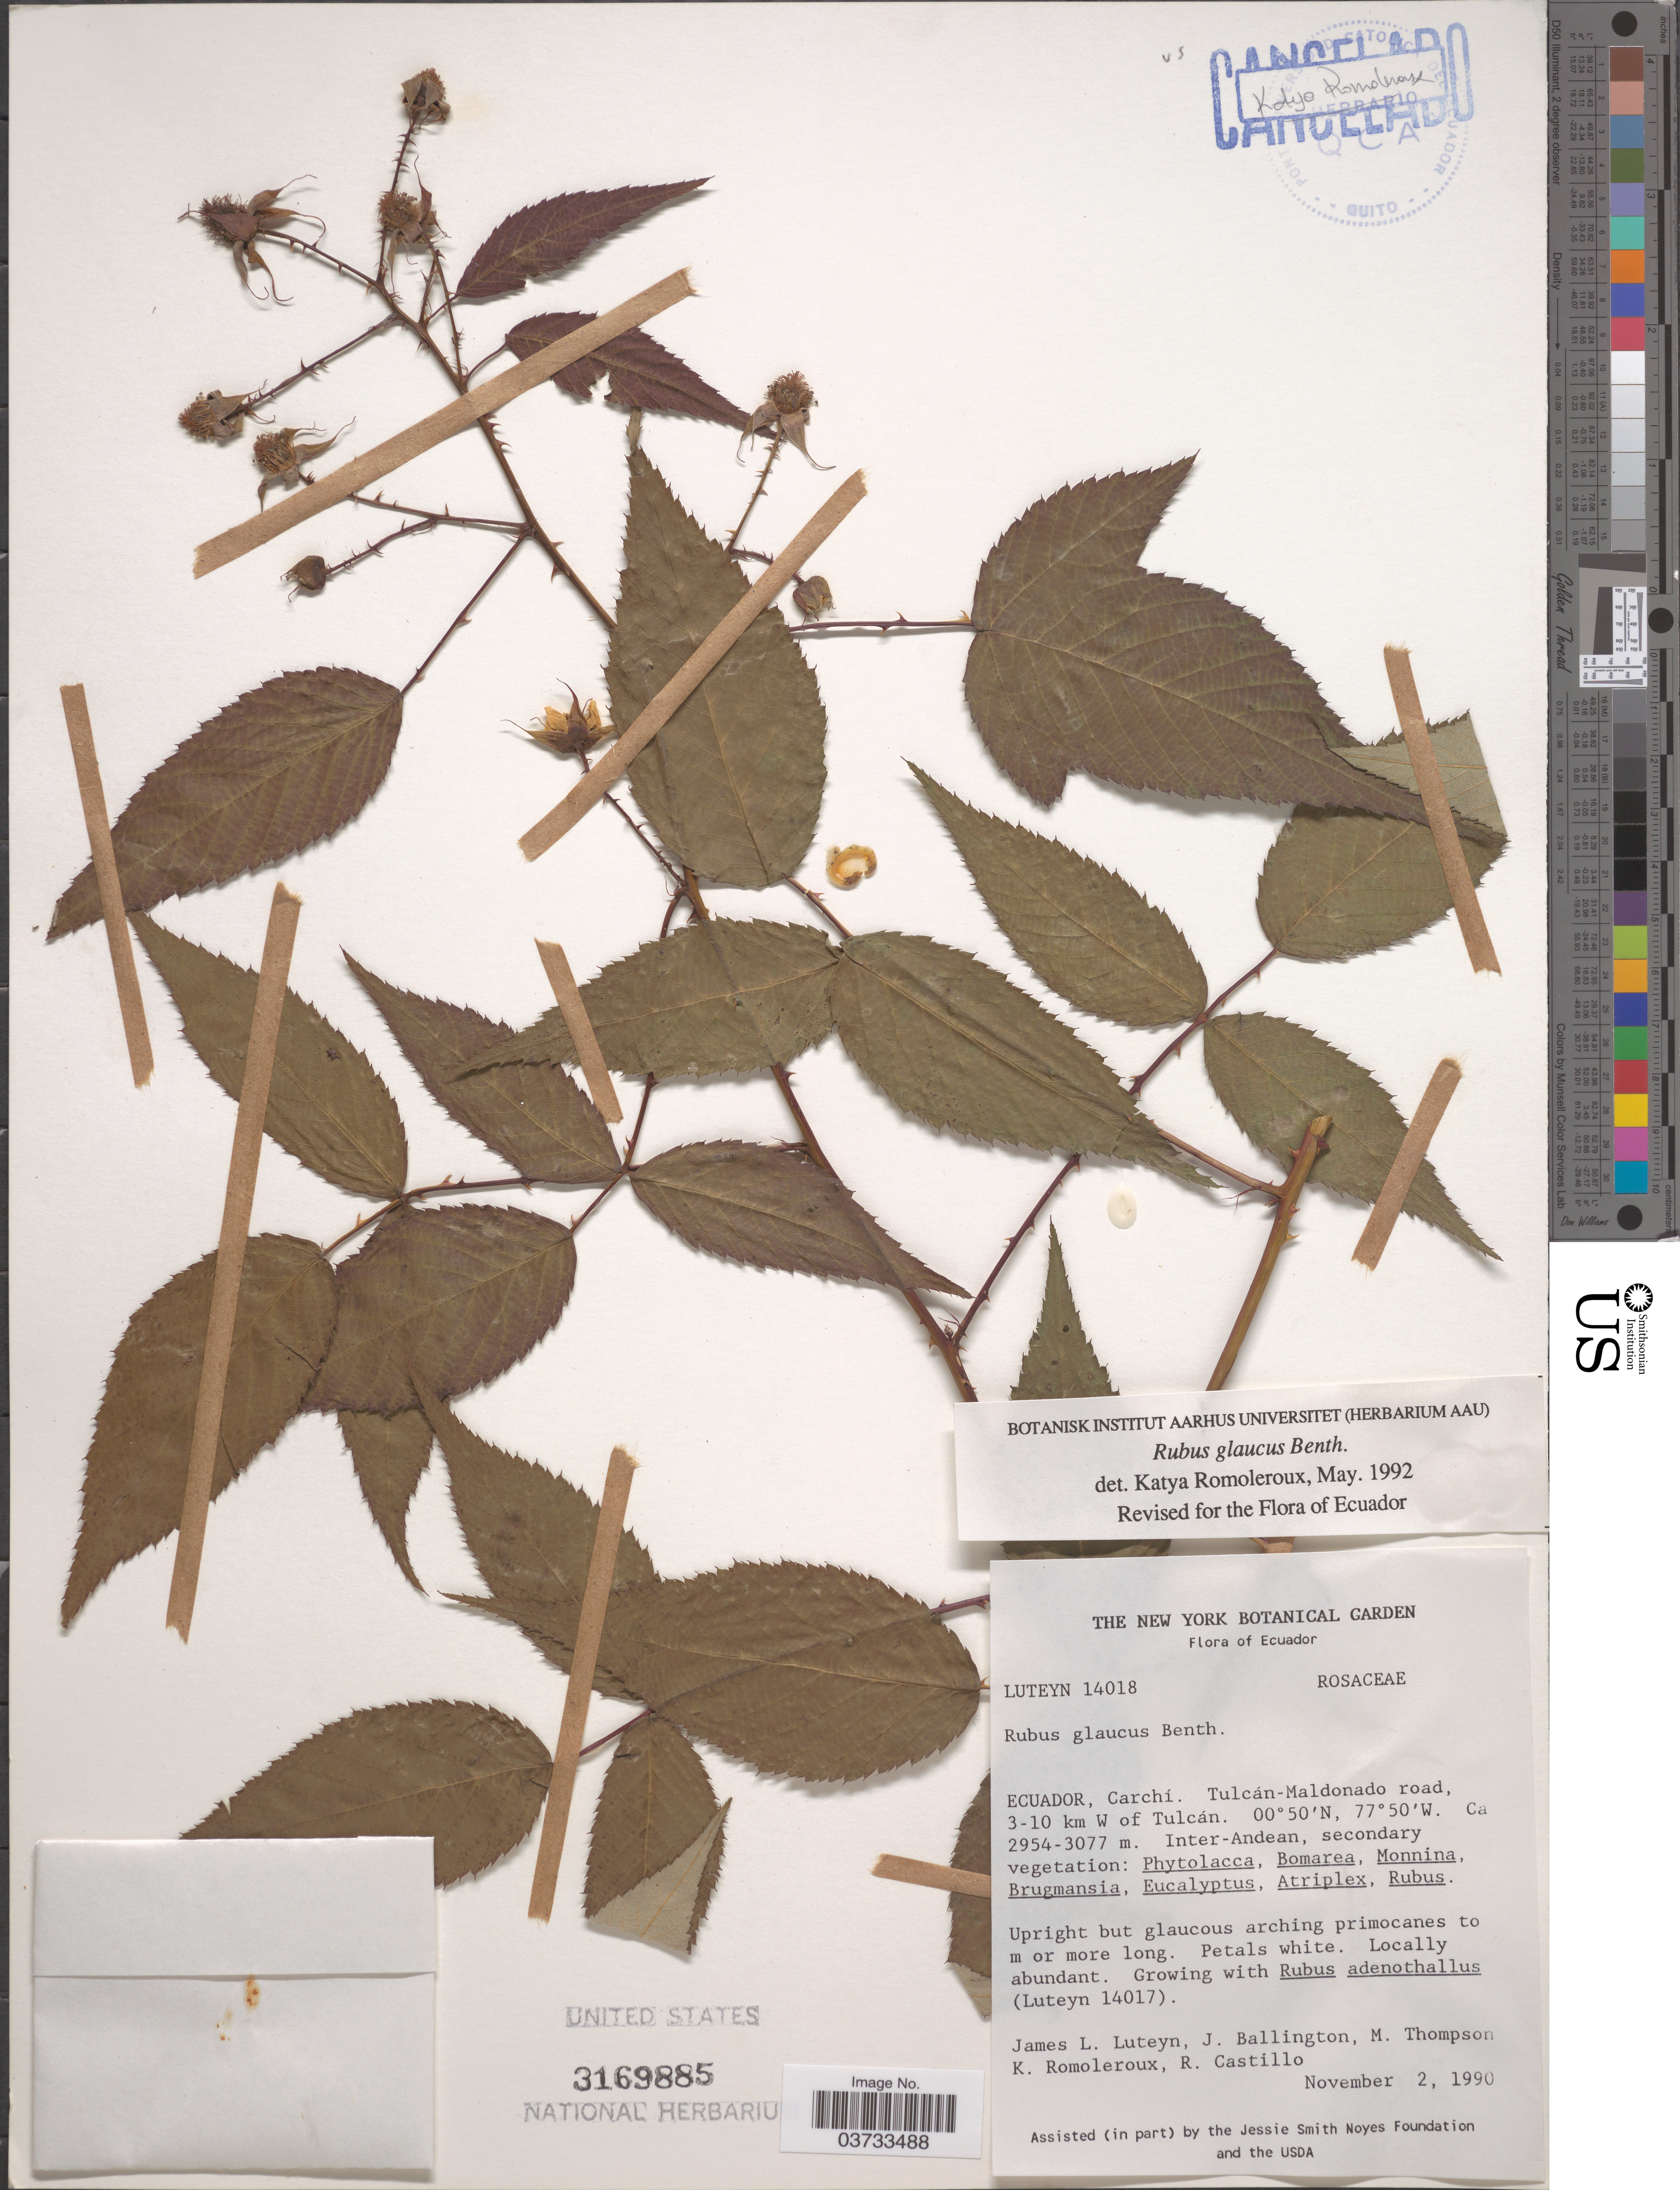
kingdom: Plantae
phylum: Tracheophyta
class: Magnoliopsida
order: Rosales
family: Rosaceae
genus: Rubus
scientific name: Rubus glaucus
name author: Benth.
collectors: J. Luteyn, J. Ballington, M. Thompson, K. Romoleroux & R. Castillo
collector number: Luteyn 14018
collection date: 1990-11-02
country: Ecuador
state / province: Carchi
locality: Tulcán-Maldonado road, 3-10 km W of Tulcán.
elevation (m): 2954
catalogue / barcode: US 3169885